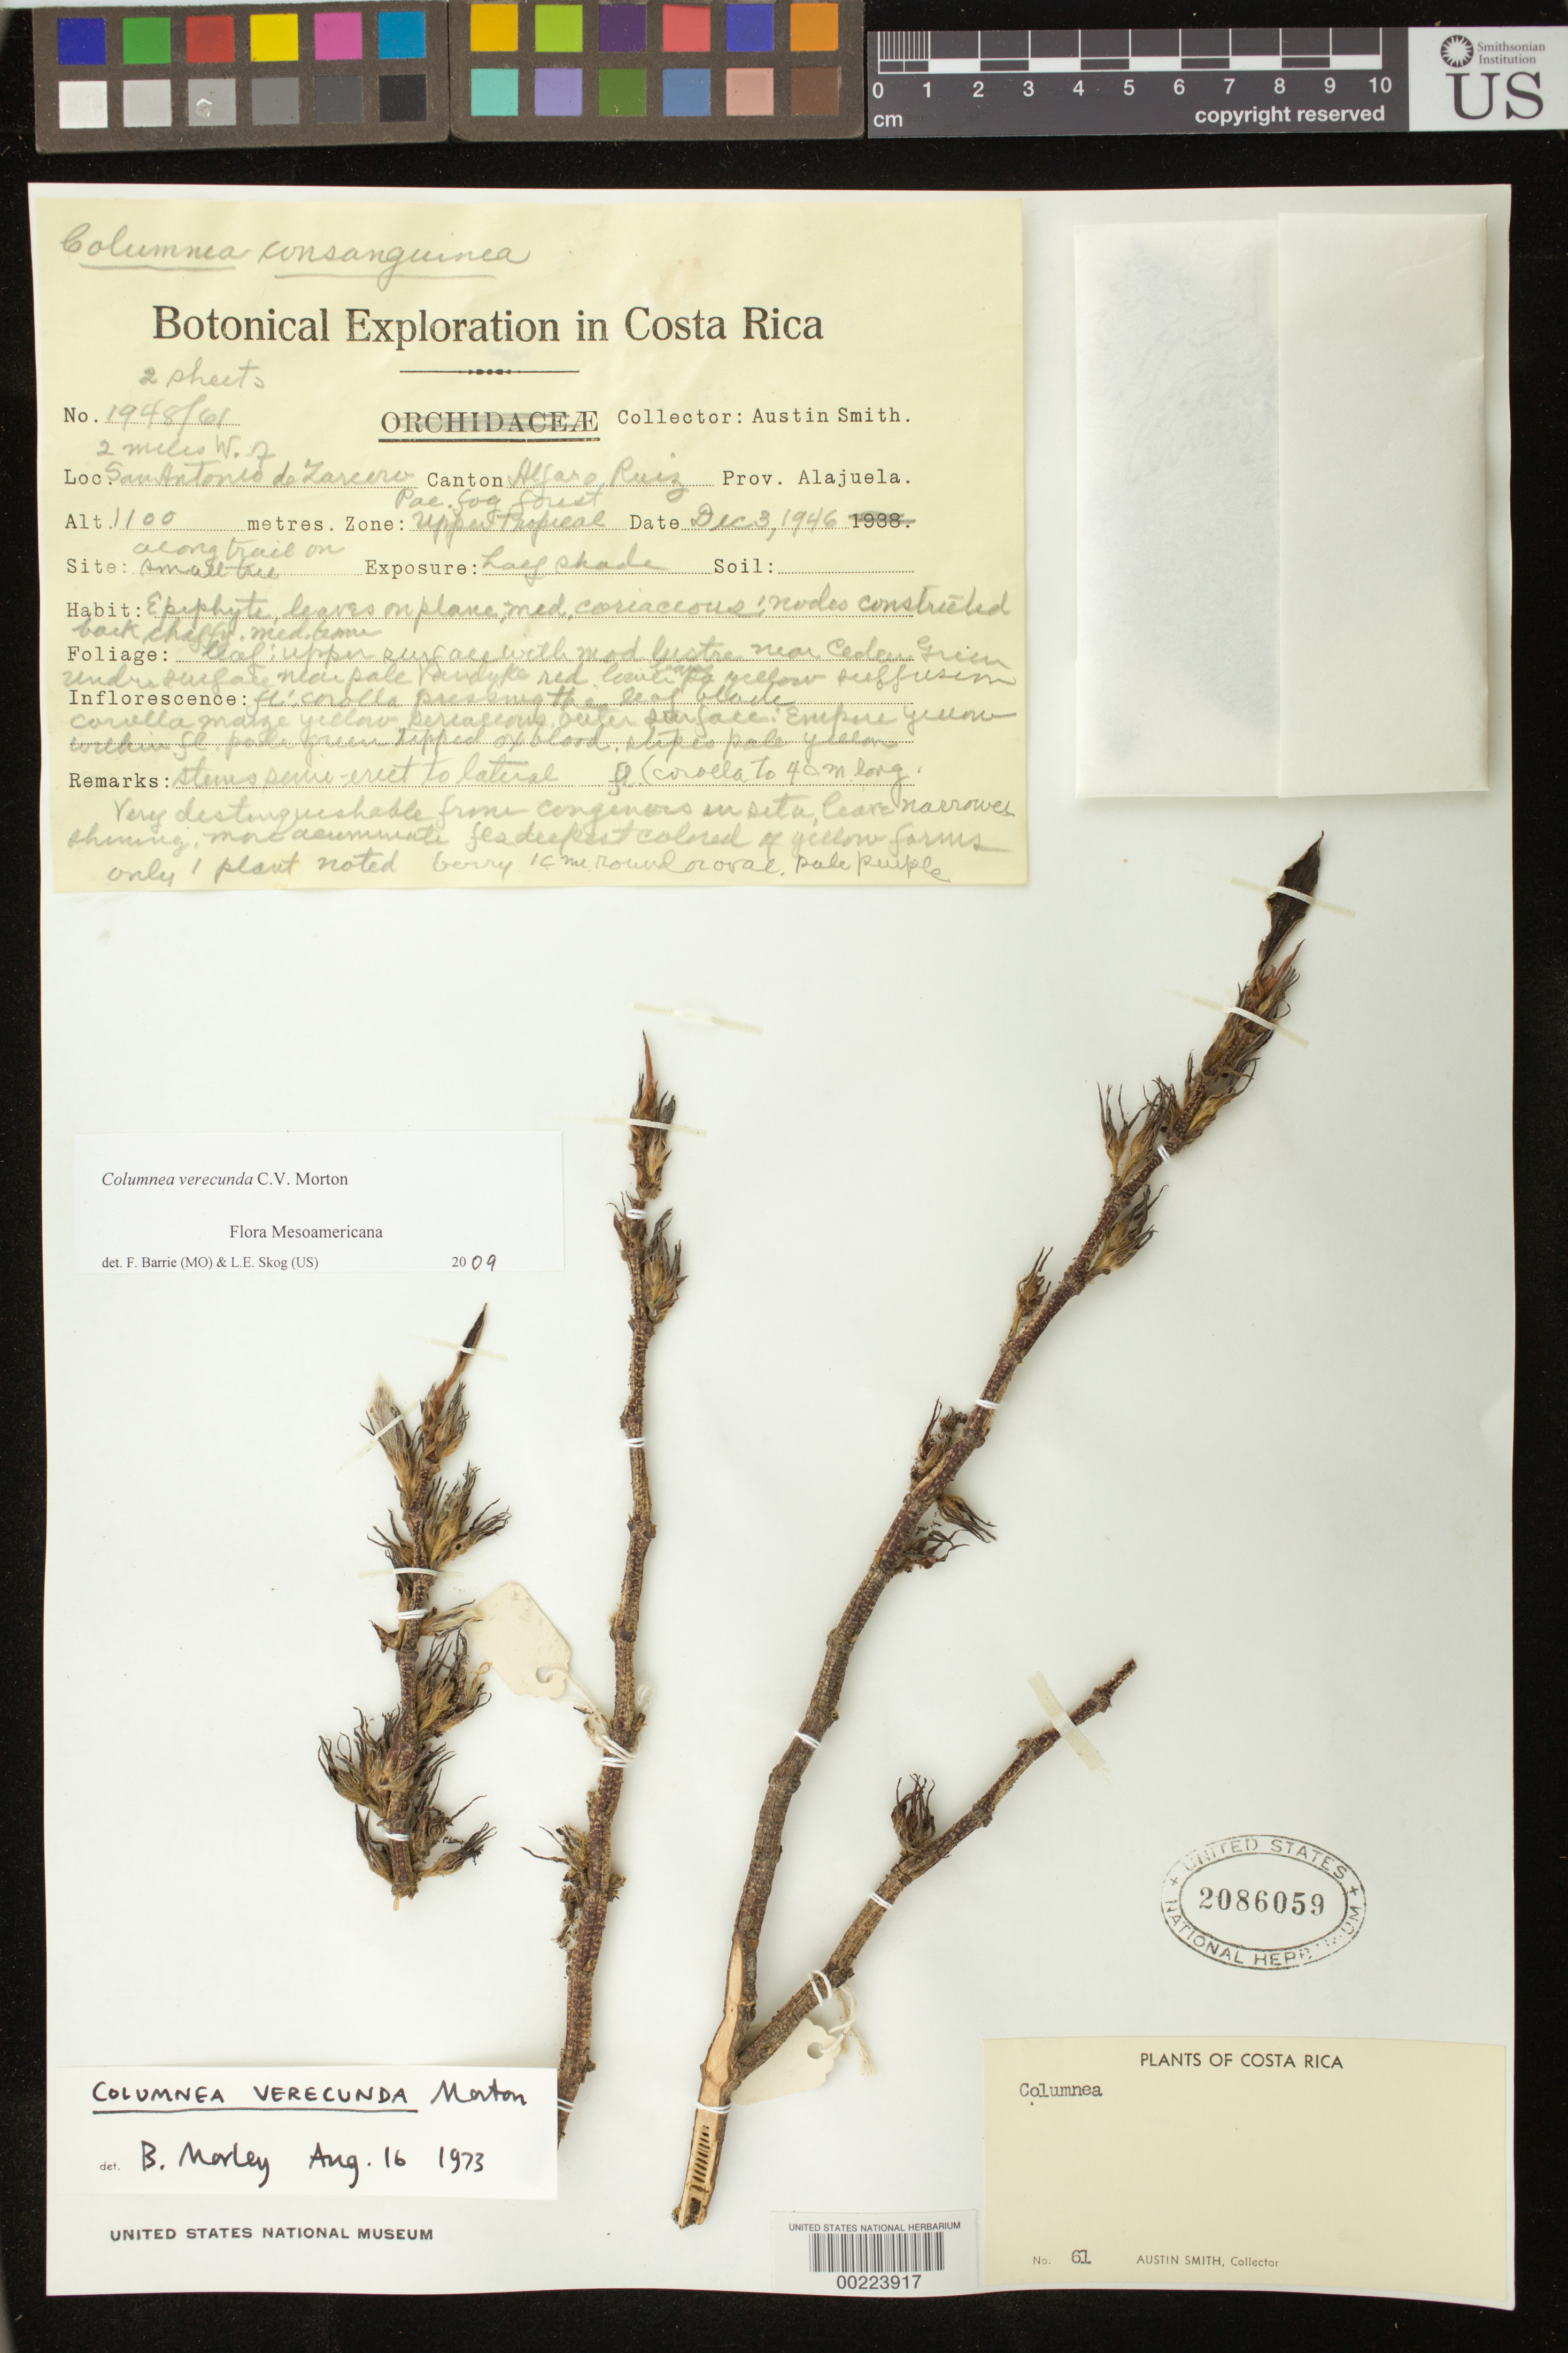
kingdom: Plantae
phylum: Tracheophyta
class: Magnoliopsida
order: Lamiales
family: Gesneriaceae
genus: Columnea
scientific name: Columnea verecunda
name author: C.V. Morton in Standl.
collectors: Aust P. Smith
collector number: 1948/ 61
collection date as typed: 03 Dec 1946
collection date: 1946-12-03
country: Costa Rica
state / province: Alajuela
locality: Canton Alfaro Ruiz, 2 mi W of San Antonio de Zarcero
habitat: Pacific fog forest upper tropical zone, along trail on small tree, ...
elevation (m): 1100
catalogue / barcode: US 2086059